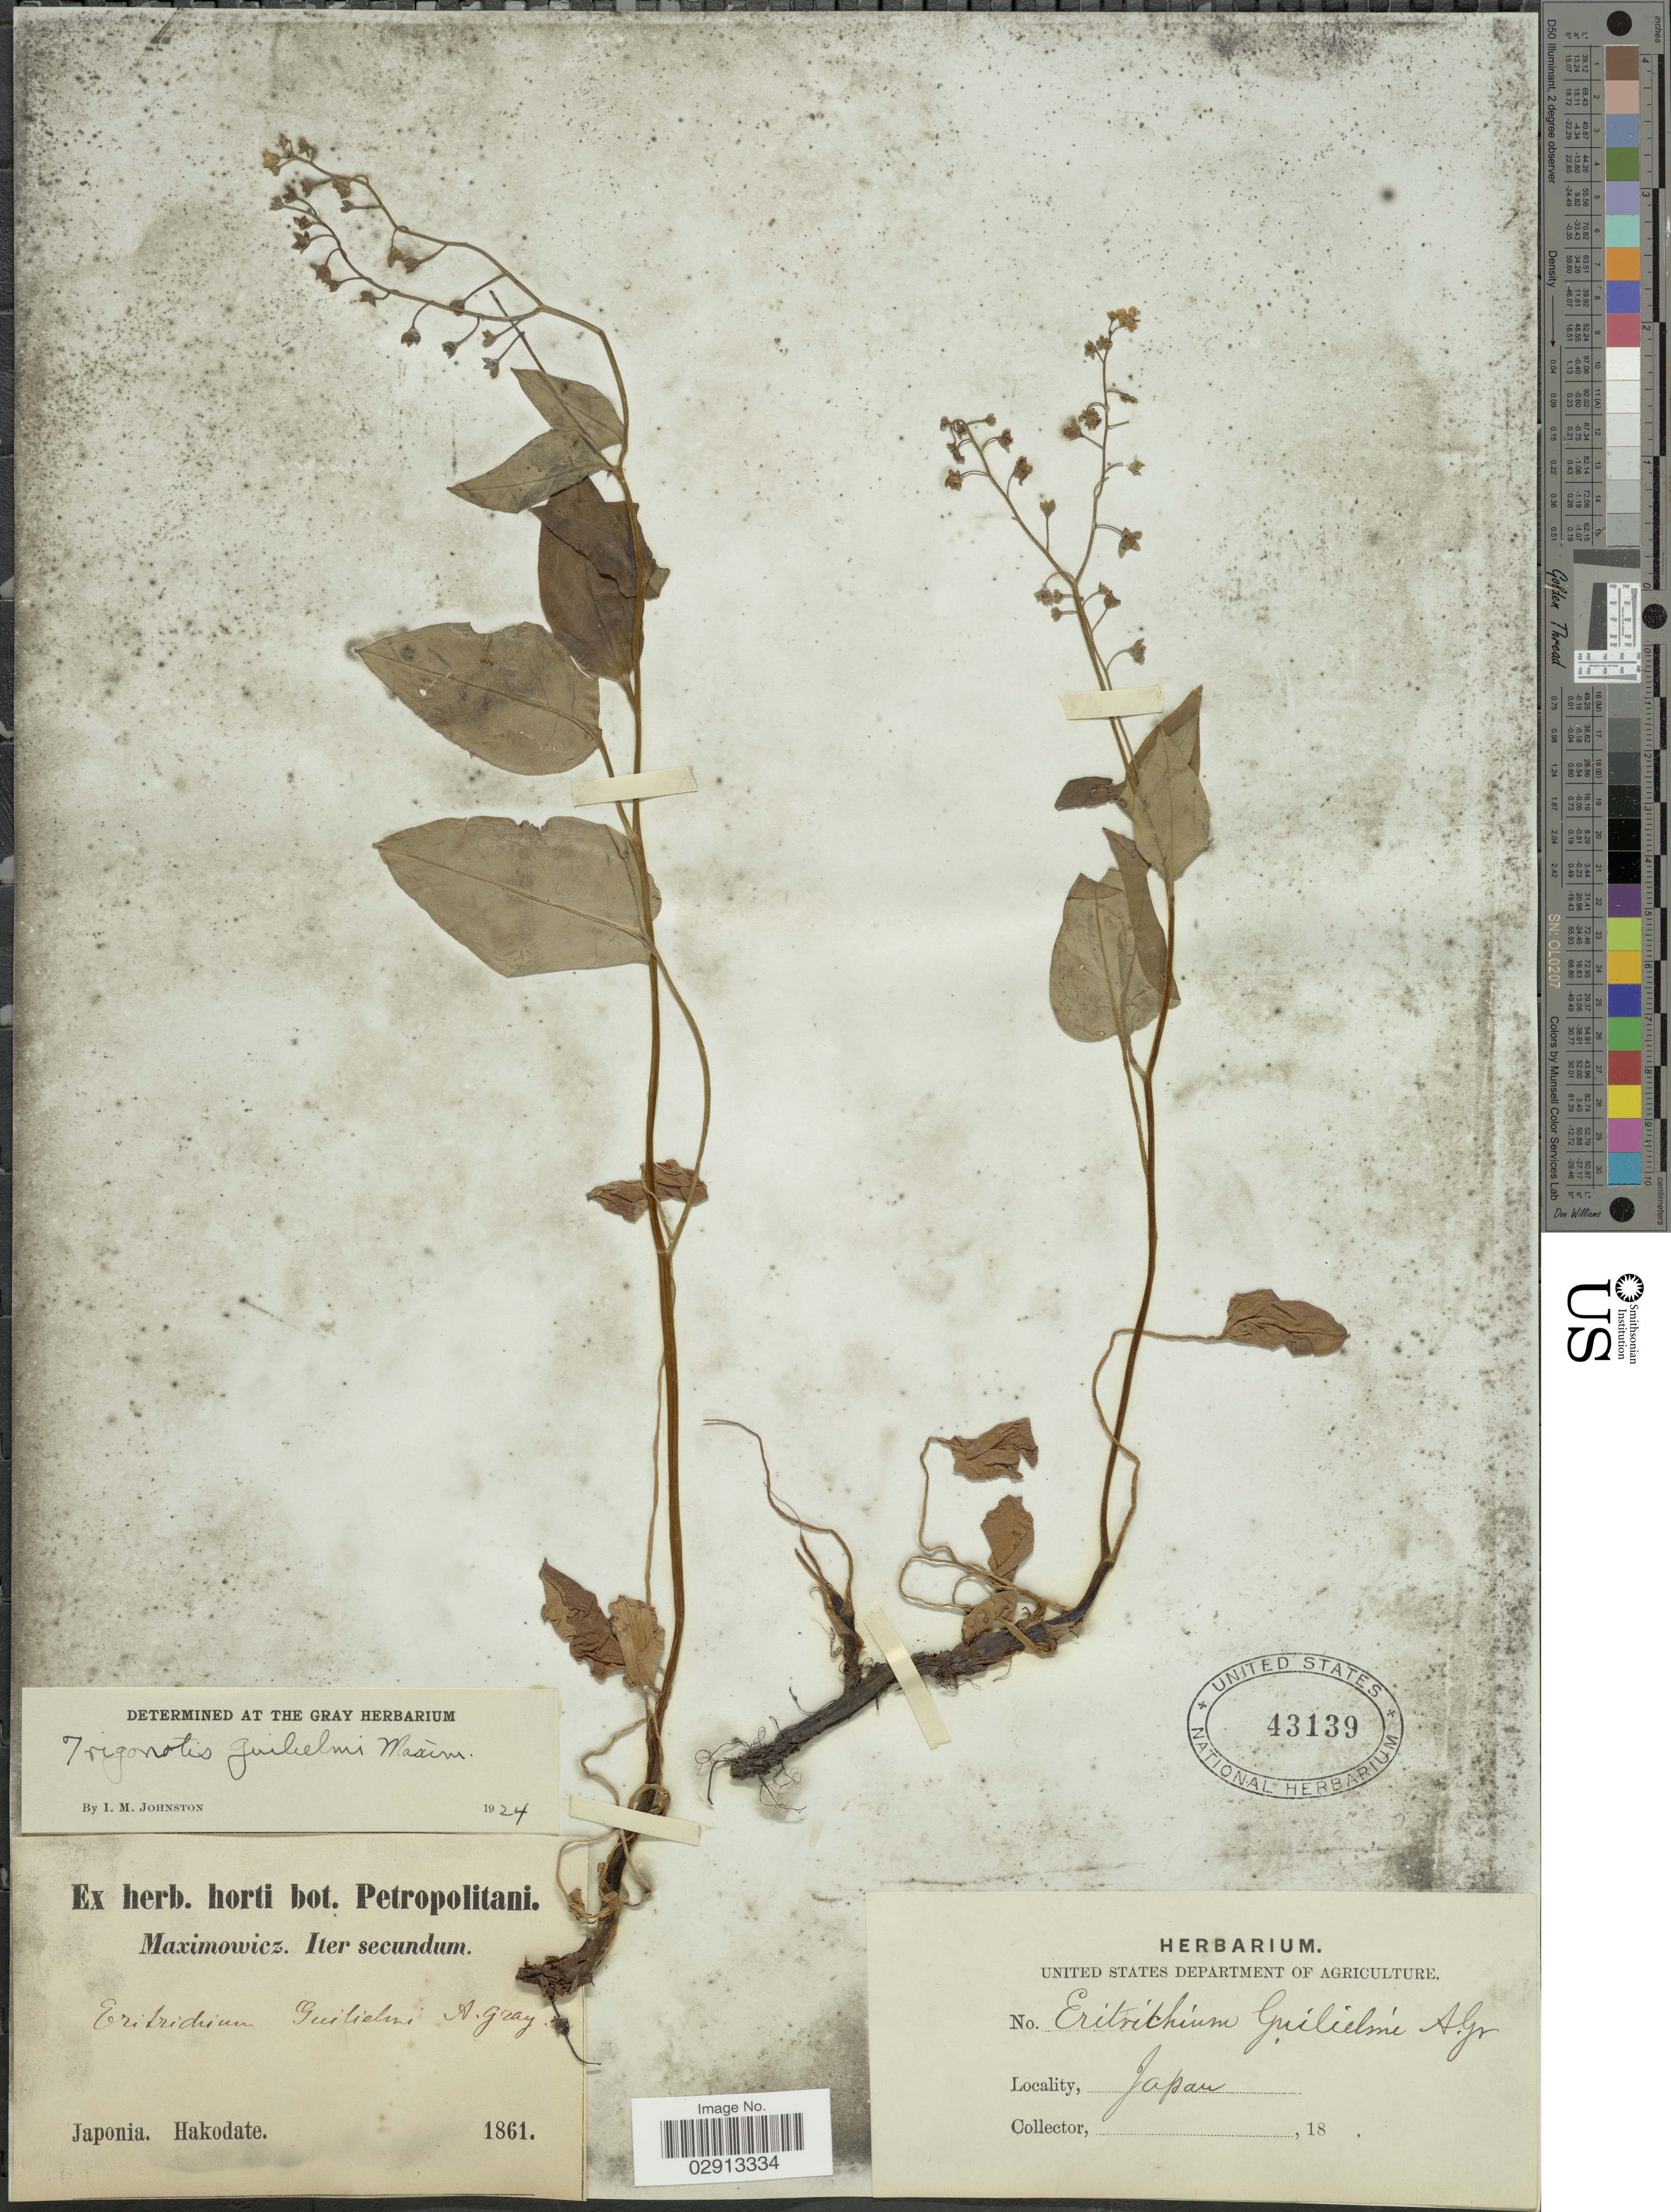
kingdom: Plantae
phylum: Tracheophyta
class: Magnoliopsida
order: Boraginales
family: Boraginaceae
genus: Trigonotis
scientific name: Trigonotis guilielmi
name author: (A. Gray) Gürke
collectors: Maximowicz, --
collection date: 1861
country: Japan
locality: Hakodate.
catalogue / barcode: US 43139